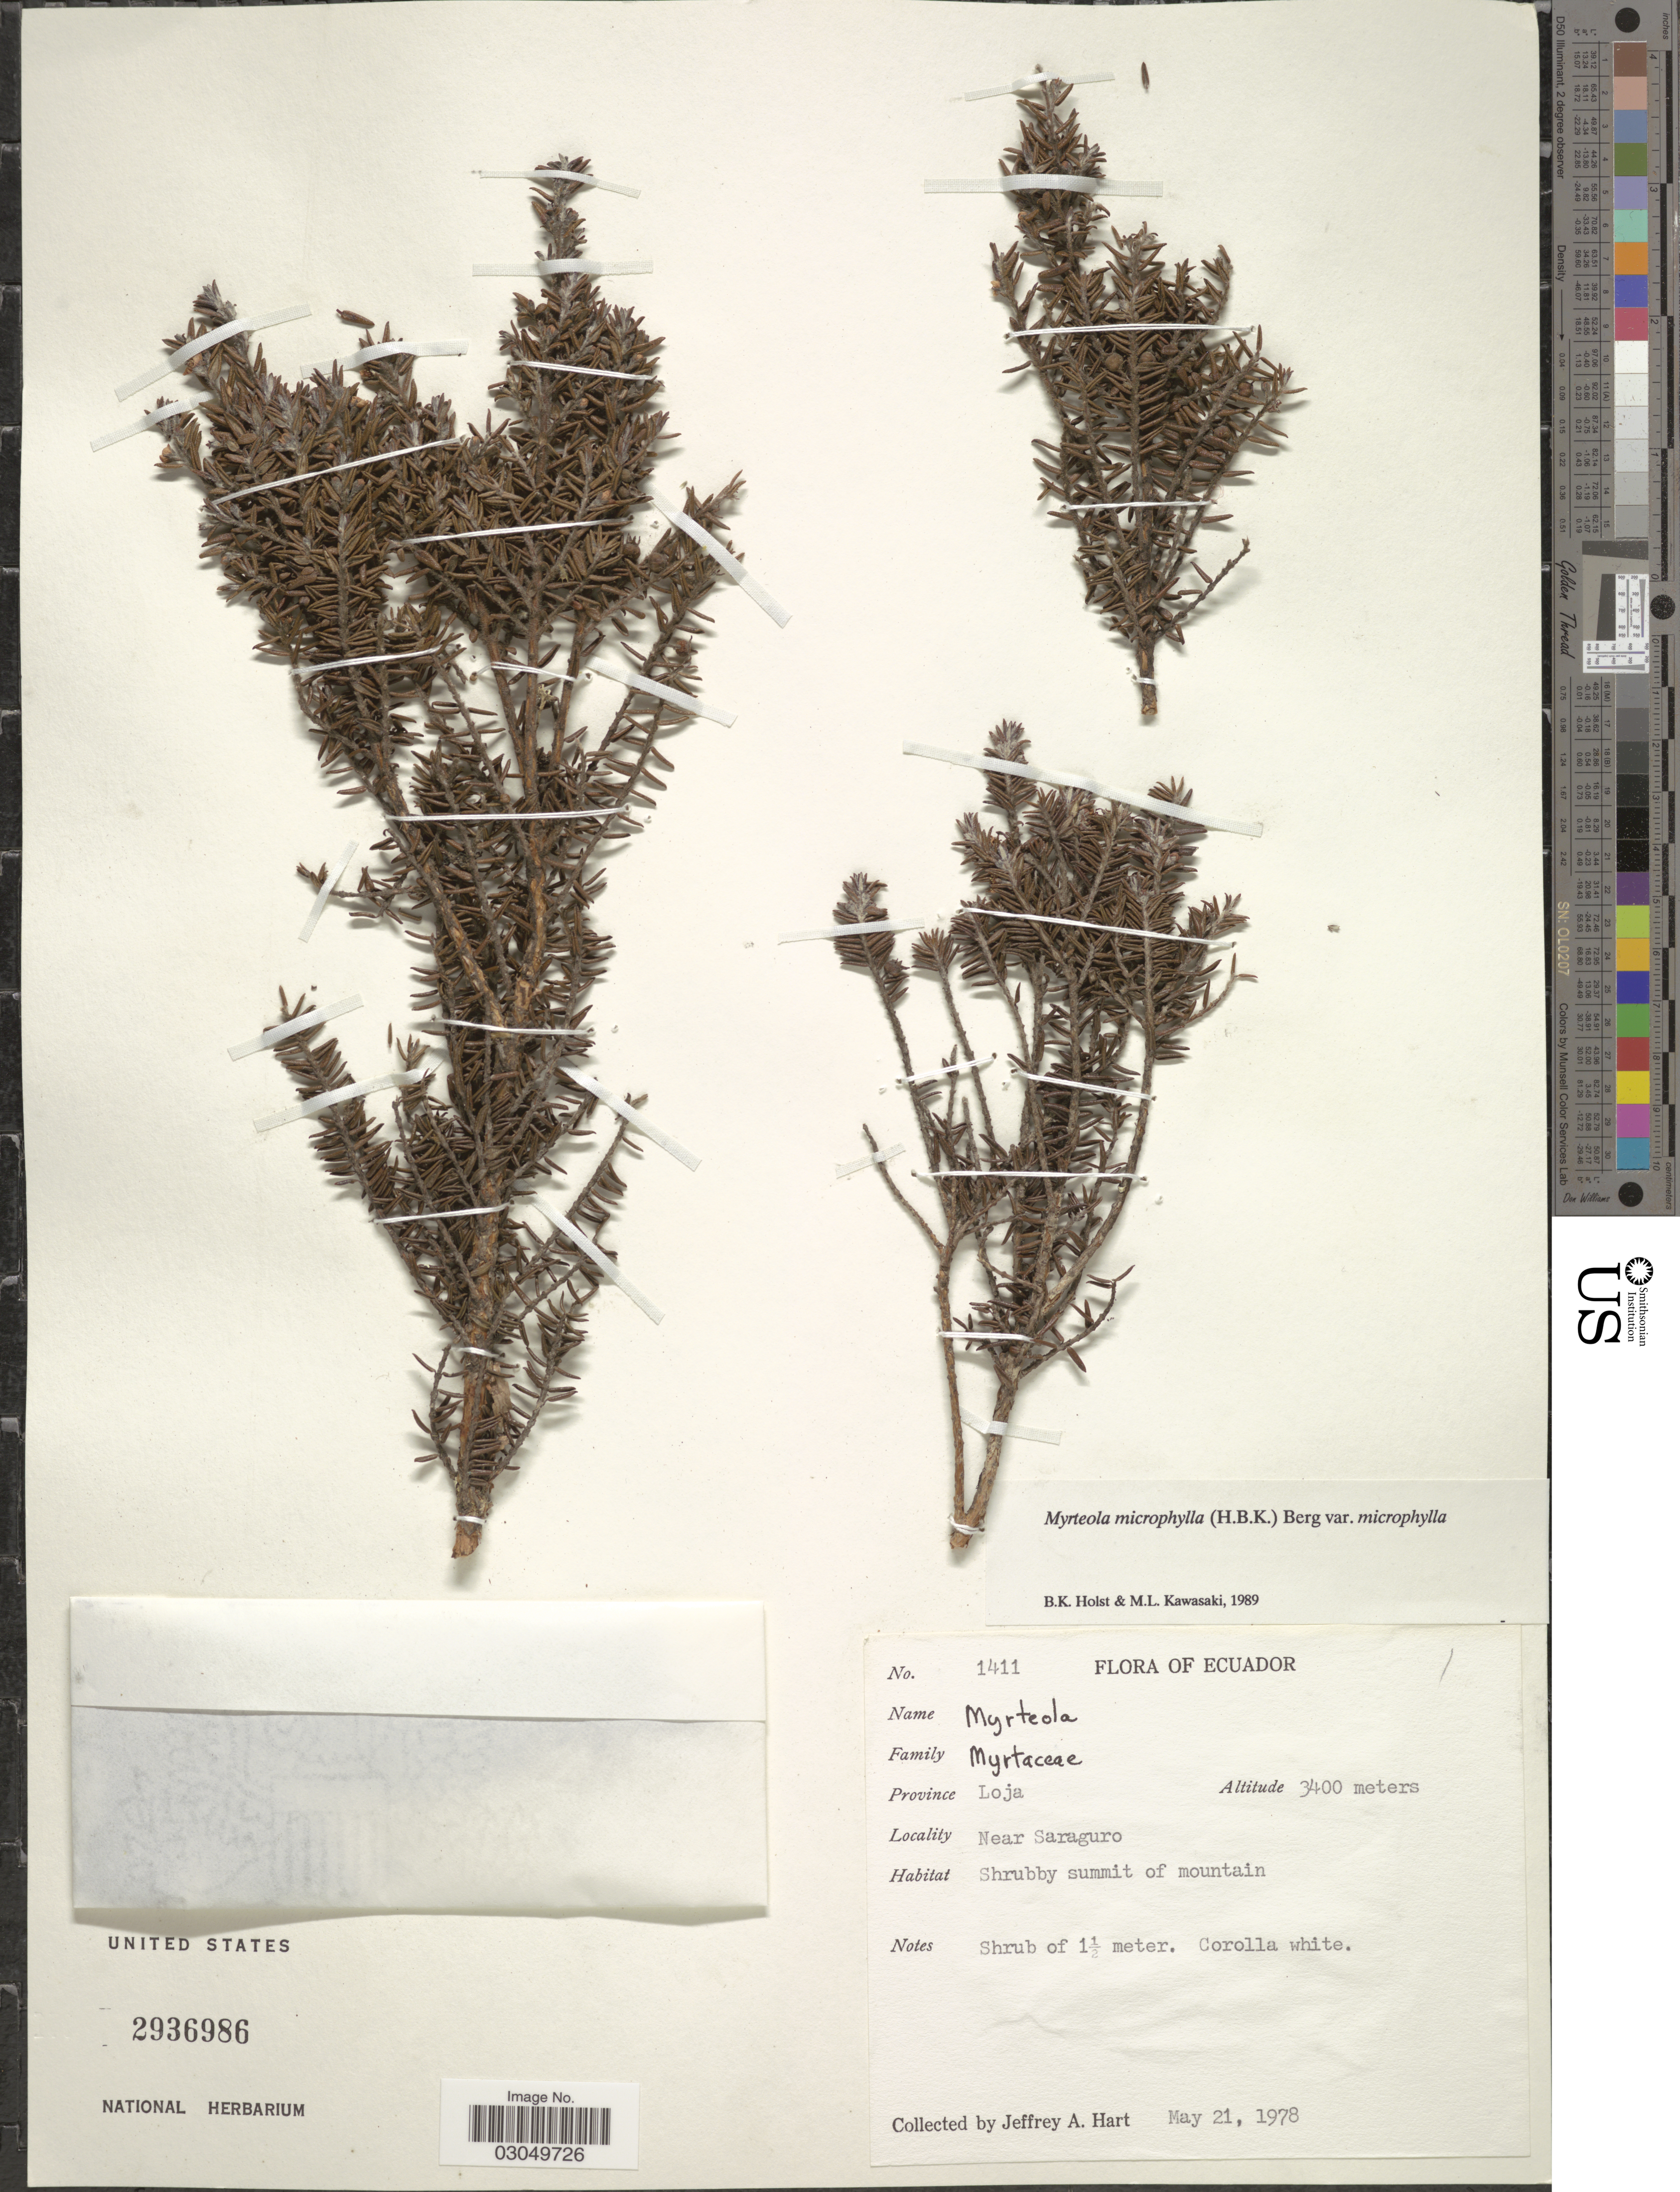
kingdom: Plantae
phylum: Tracheophyta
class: Magnoliopsida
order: Myrtales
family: Myrtaceae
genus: Myrteola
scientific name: Myrteola microphylla var. microphylla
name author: (Humb. & Bonpl.) O. Berg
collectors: J. A. Hart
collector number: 1411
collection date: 1978-05-21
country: Ecuador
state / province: Loja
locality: Near Saraguro.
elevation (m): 3400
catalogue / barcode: US 2936986